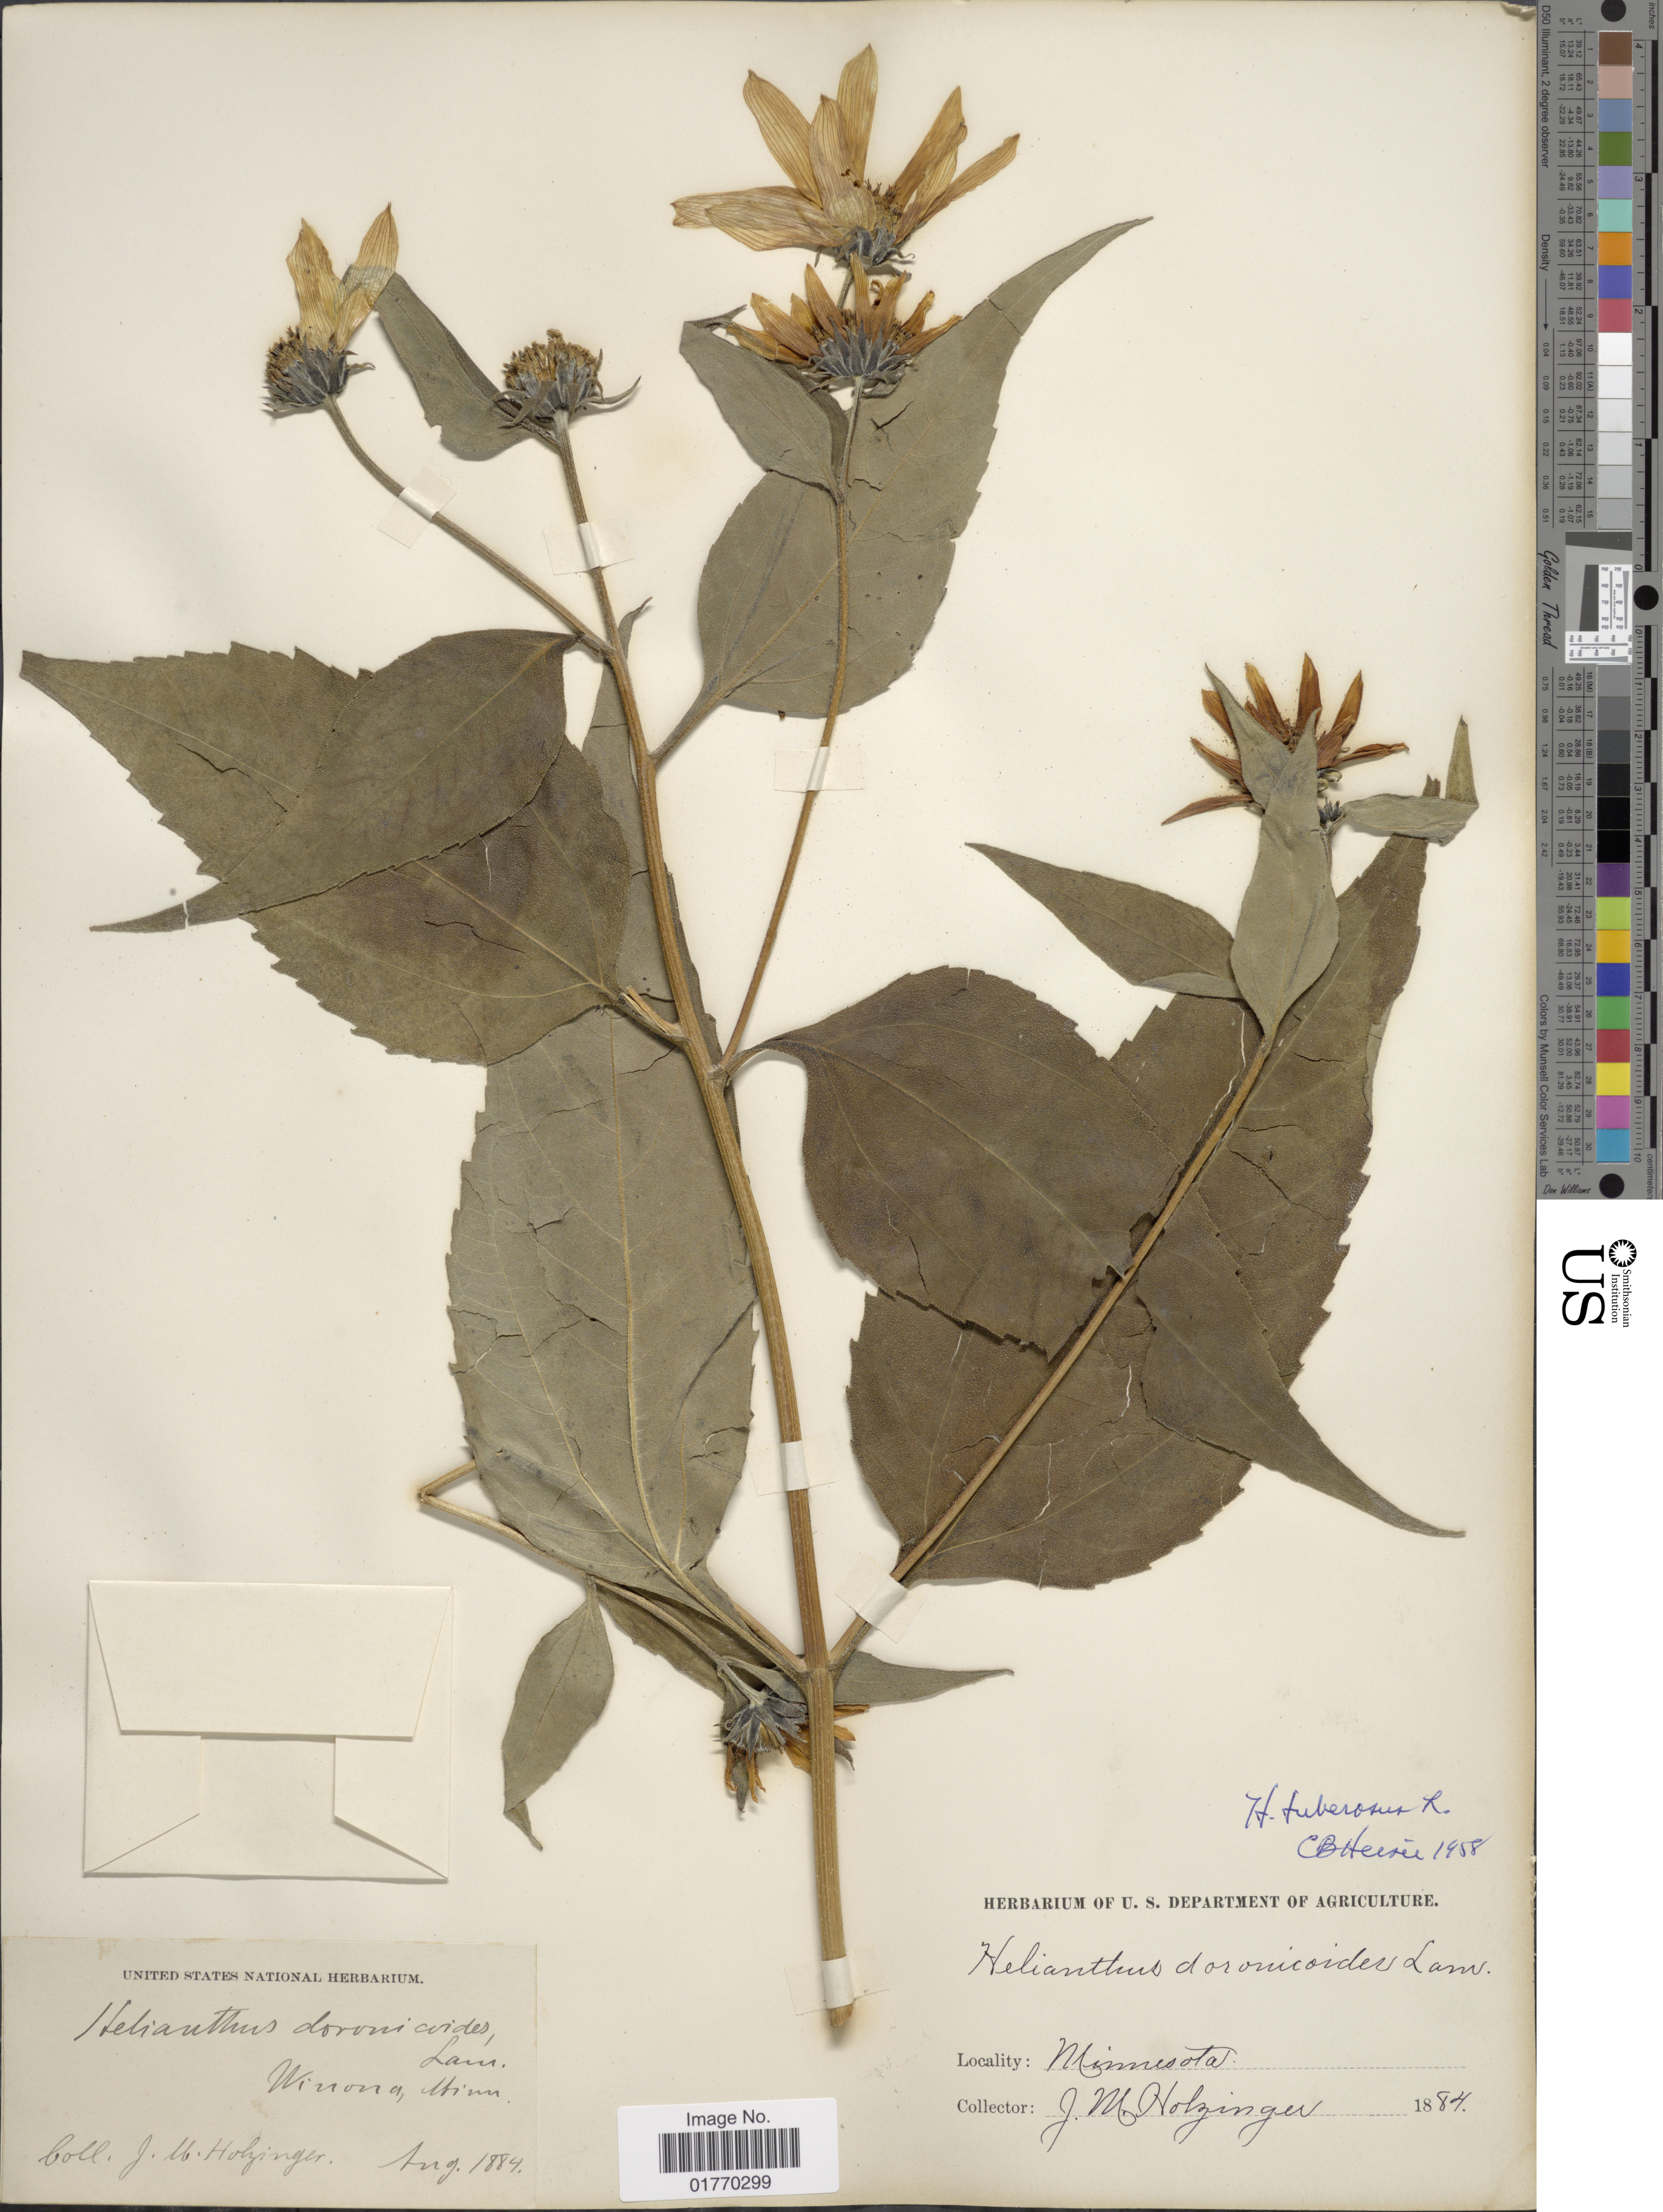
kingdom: Plantae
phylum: Tracheophyta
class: Magnoliopsida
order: Asterales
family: Asteraceae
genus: Helianthus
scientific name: Helianthus doronocoides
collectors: J. M. Holzinger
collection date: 1884-08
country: United States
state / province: Minnesota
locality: Winona, Minn.